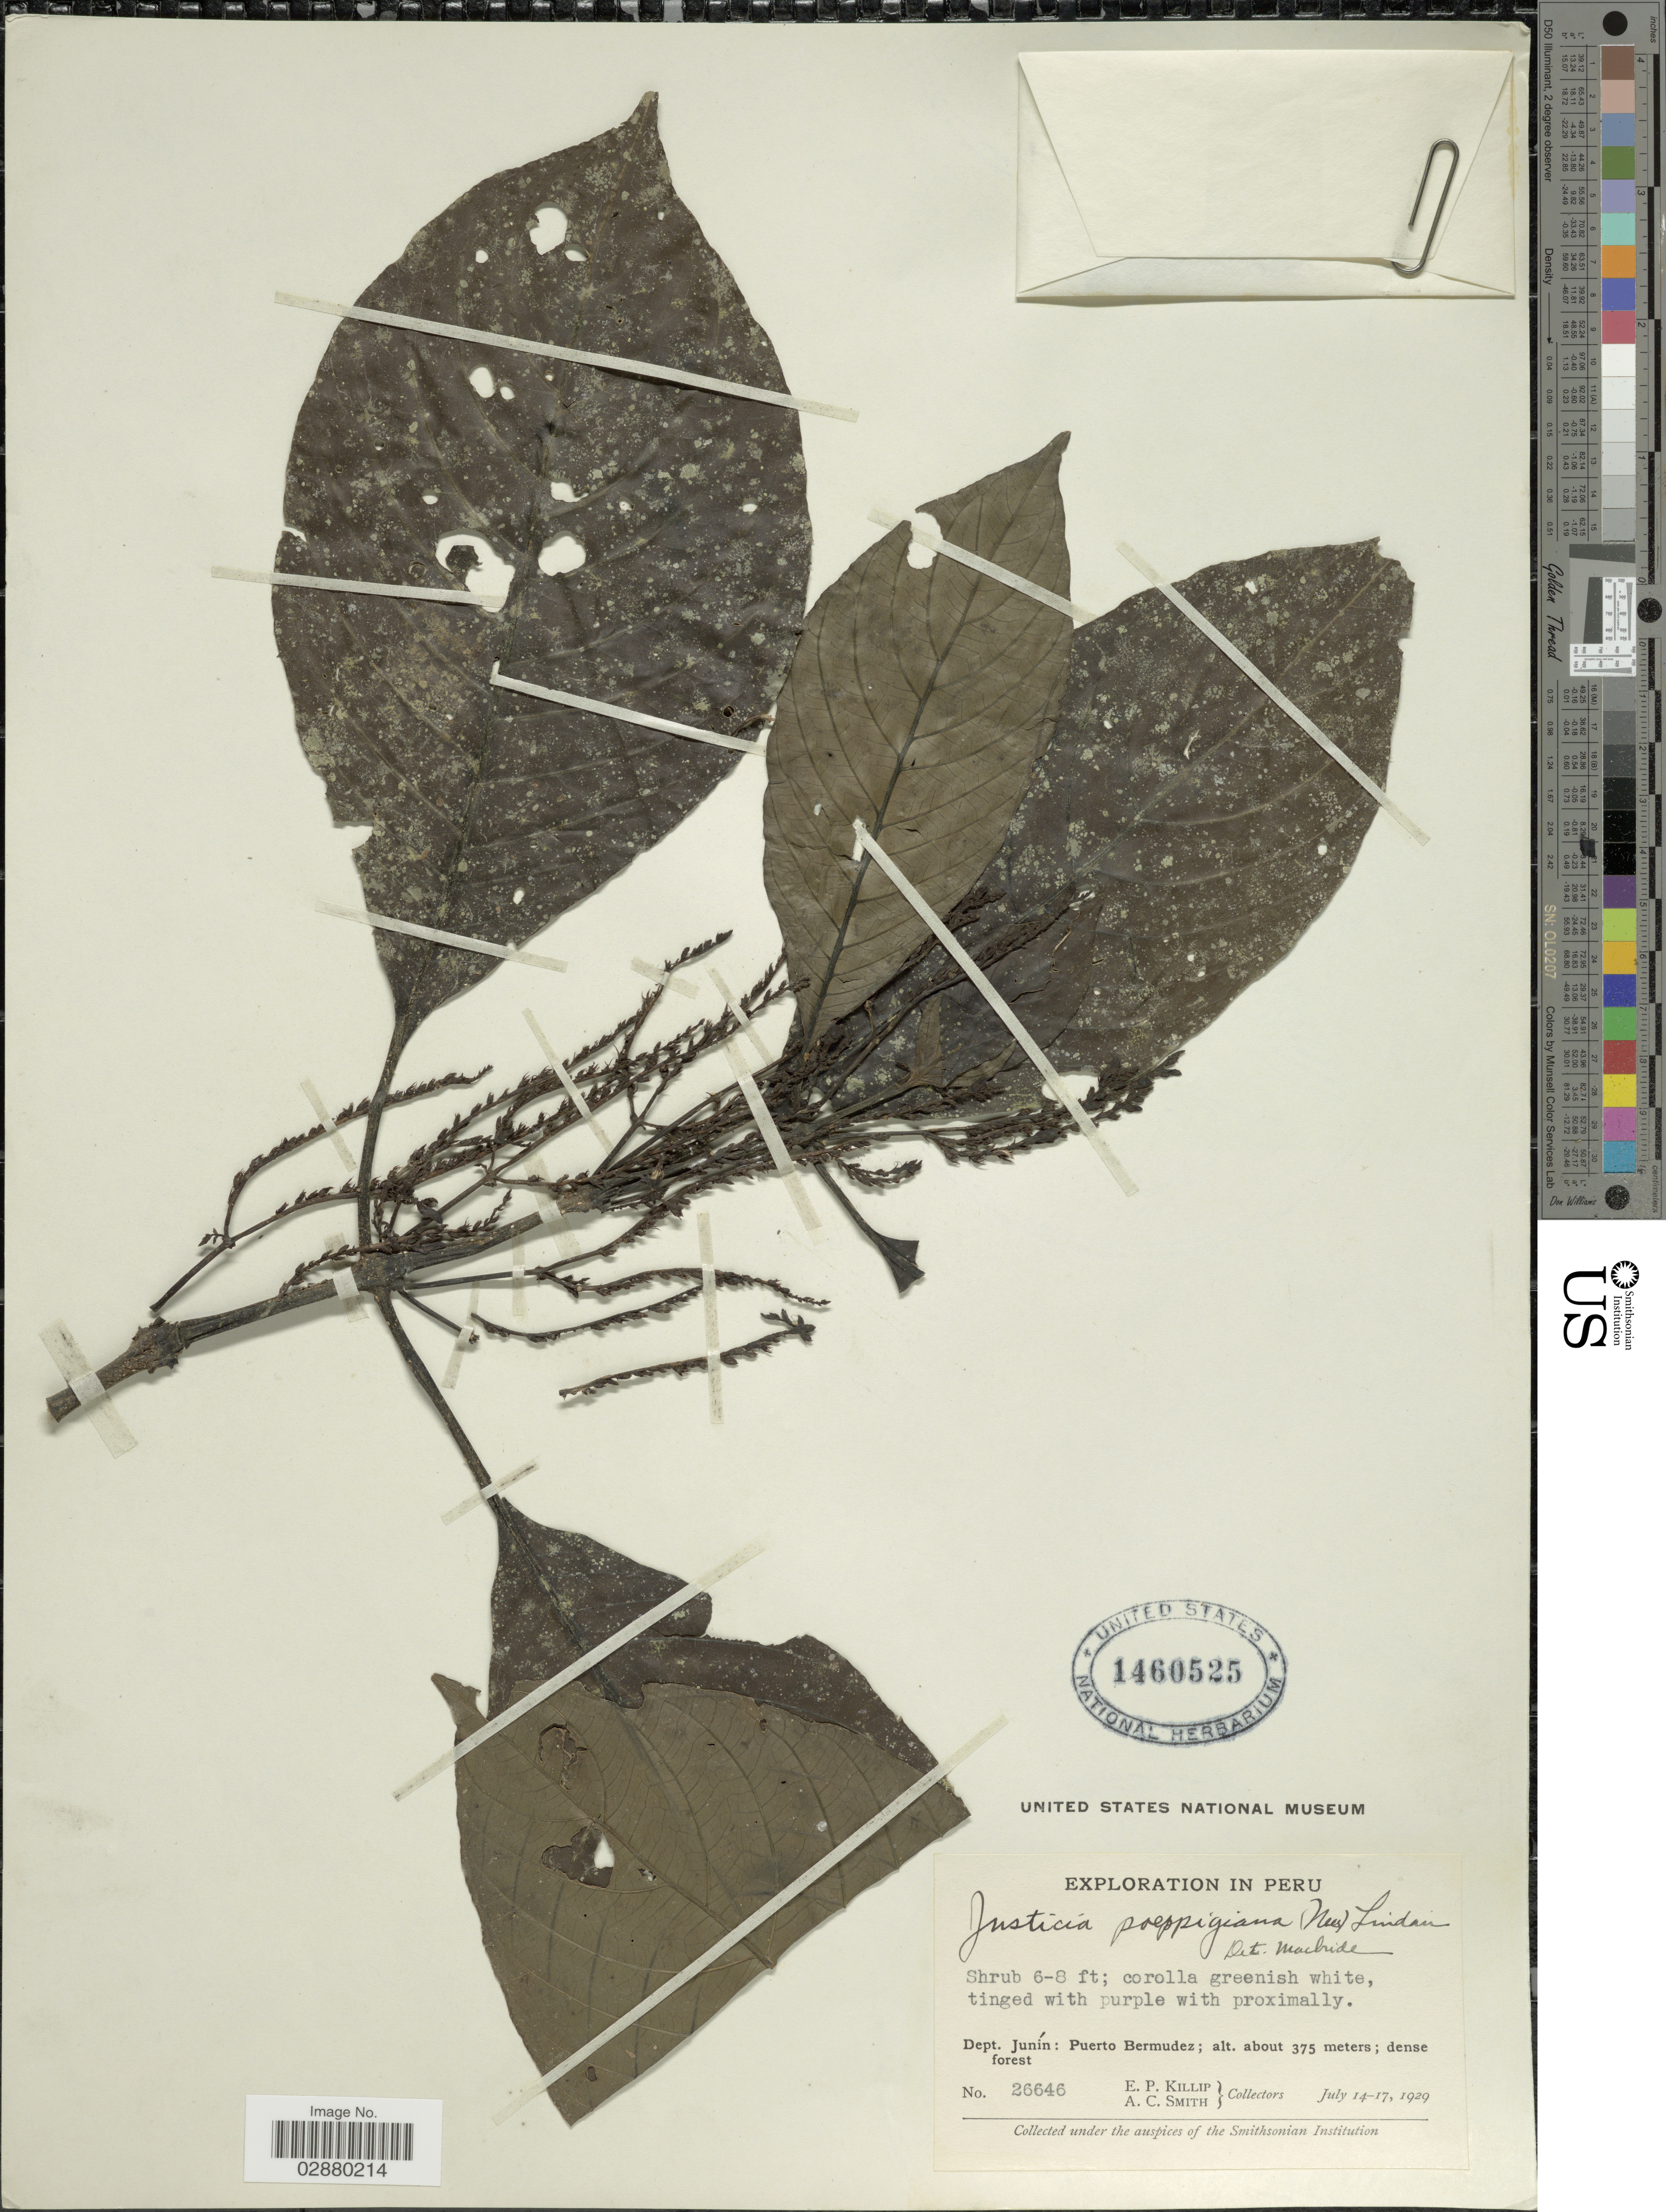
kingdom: Plantae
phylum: Tracheophyta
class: Magnoliopsida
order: Lamiales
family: Acanthaceae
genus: Justicia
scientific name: Justicia poeppigiana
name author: (Nees) Lindau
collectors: E. P. Killip & A. C. Smith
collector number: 26646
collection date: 1929-07-14/1929-07-17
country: Peru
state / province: Junín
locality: Dept. Junín: Puerto Bermudez.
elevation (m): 375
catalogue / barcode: US 1460525